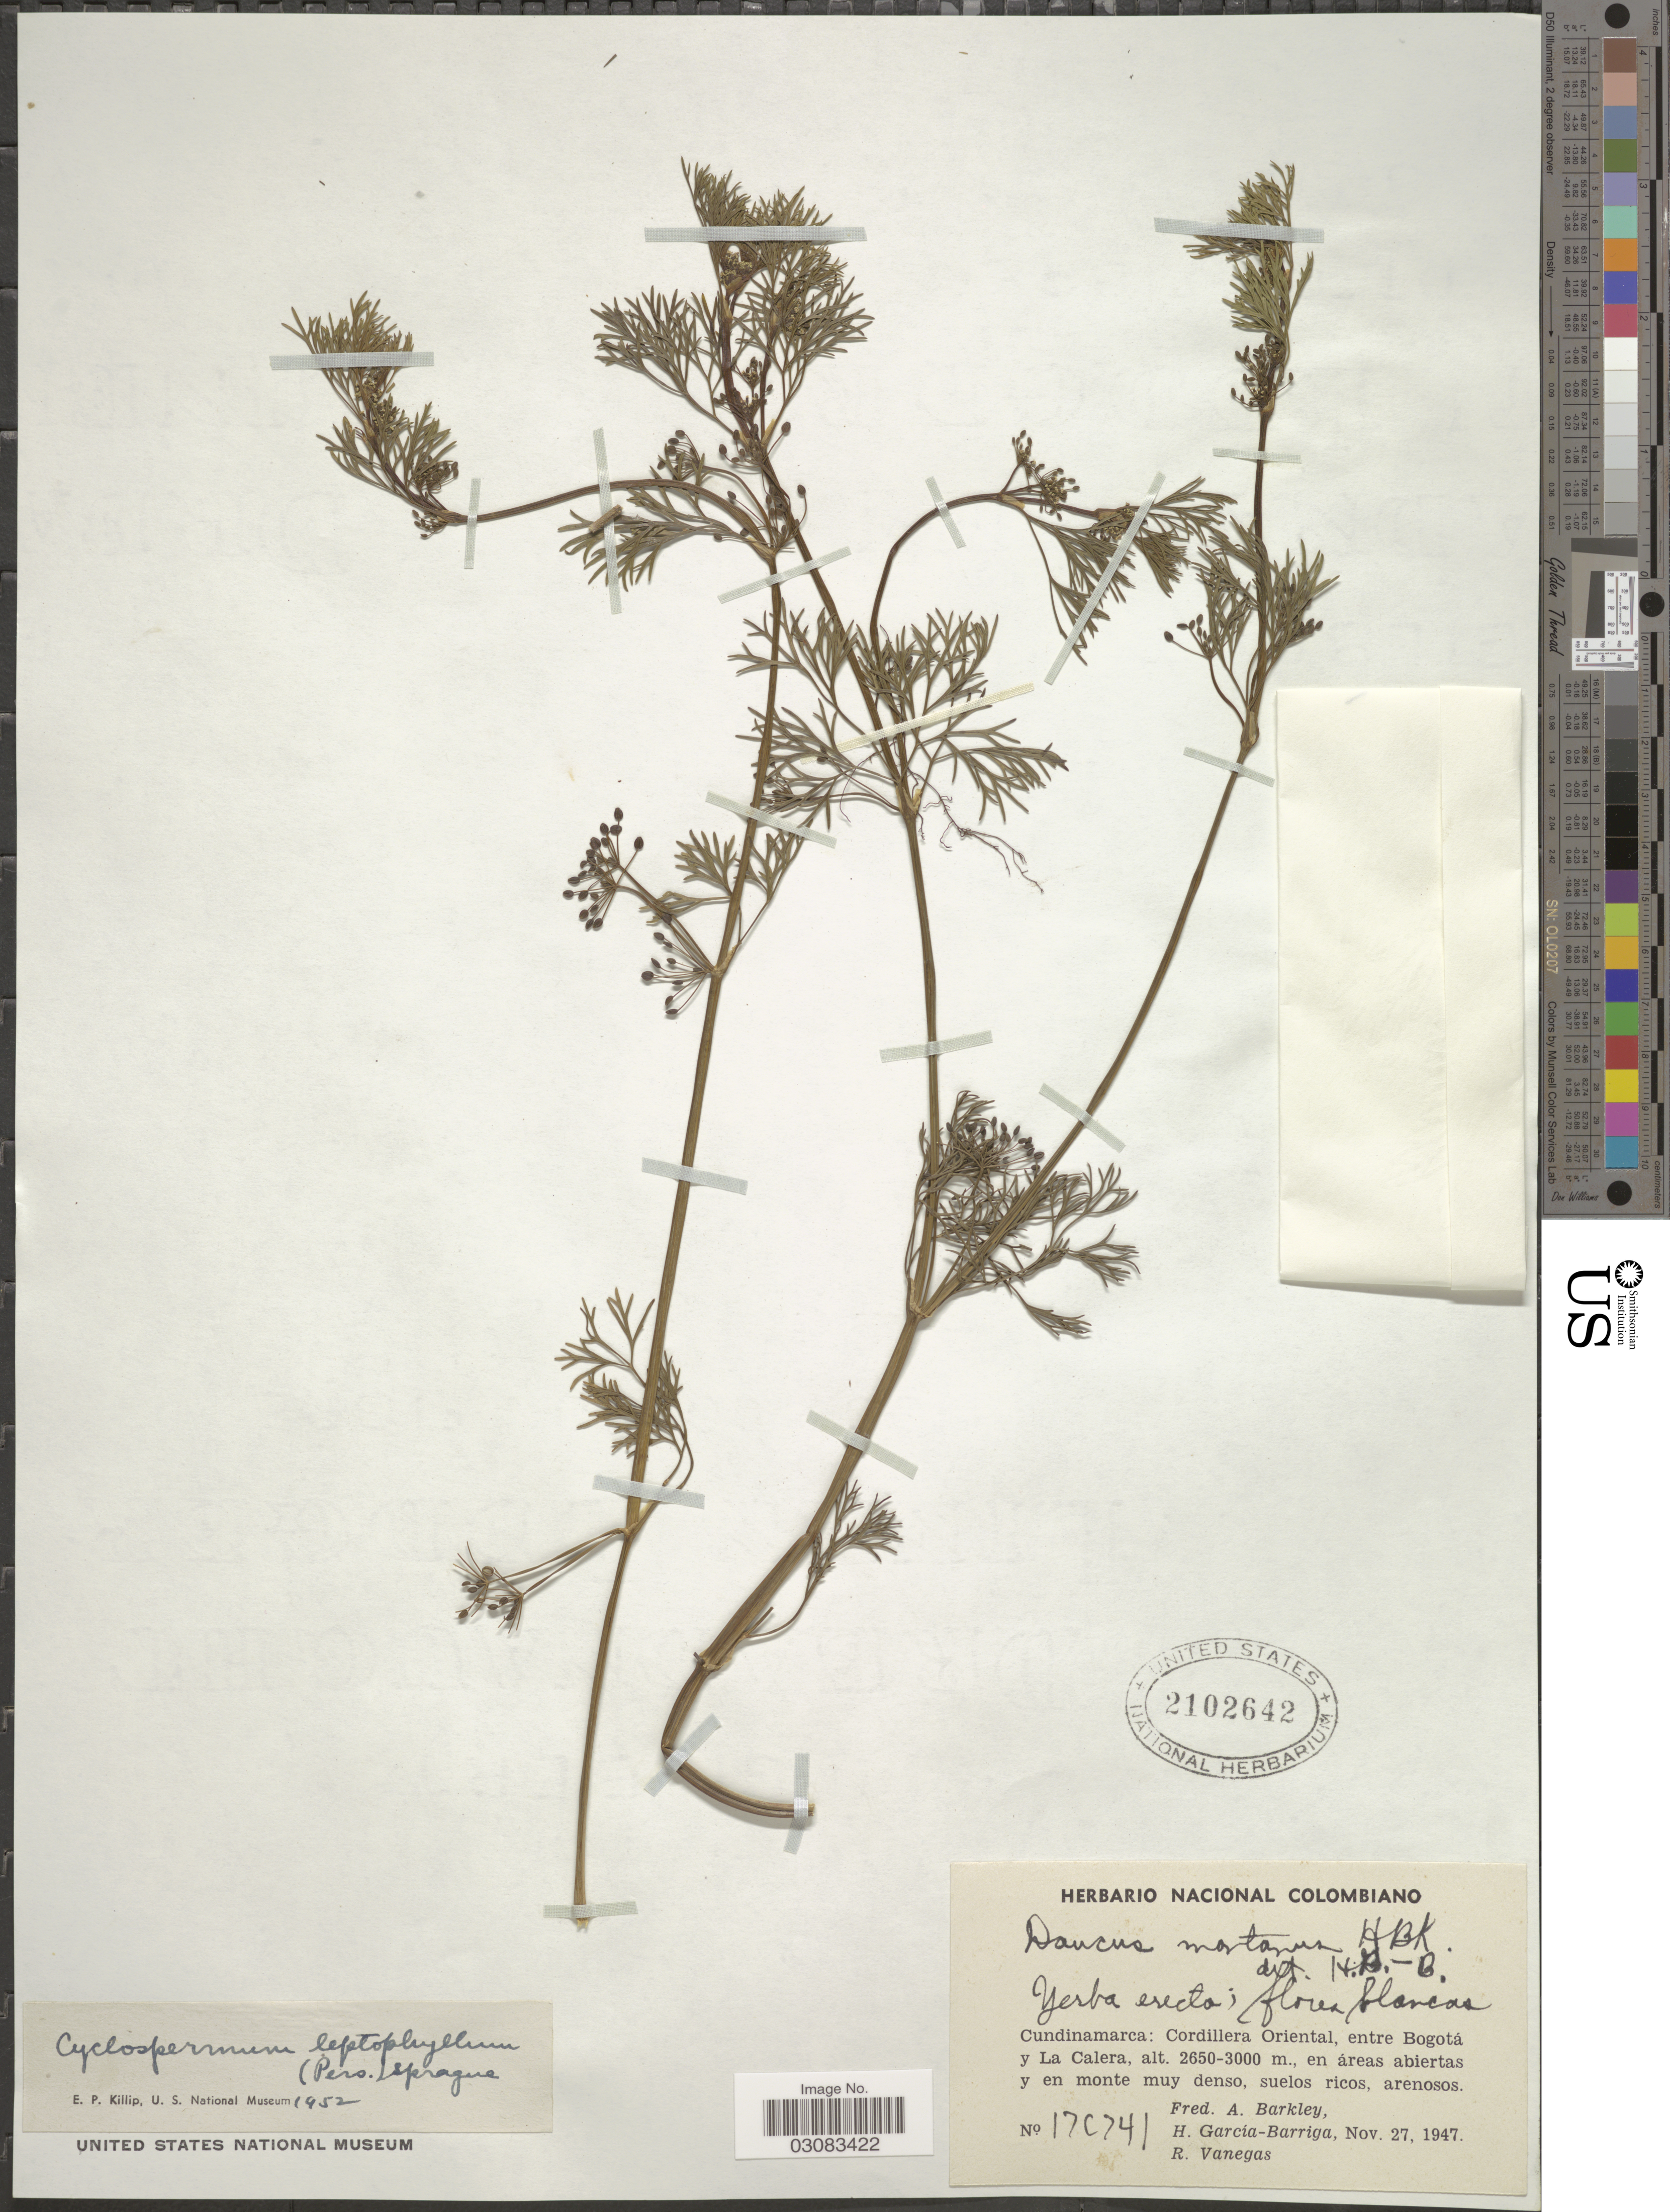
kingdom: Plantae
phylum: Tracheophyta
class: Magnoliopsida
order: Apiales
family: Apiaceae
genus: Cyclospermum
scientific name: Cyclospermum leptophyllum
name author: (Pers.) Sprague ex Britton & P. Wilson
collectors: F. A. Barkley, H. García Barriga & R. Vanegas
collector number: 17C741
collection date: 1947-11-27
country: Colombia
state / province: Cundinamarca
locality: Cordillera Oriental, entre Bogotá y La Calera.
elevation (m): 2650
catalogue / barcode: US 2102642